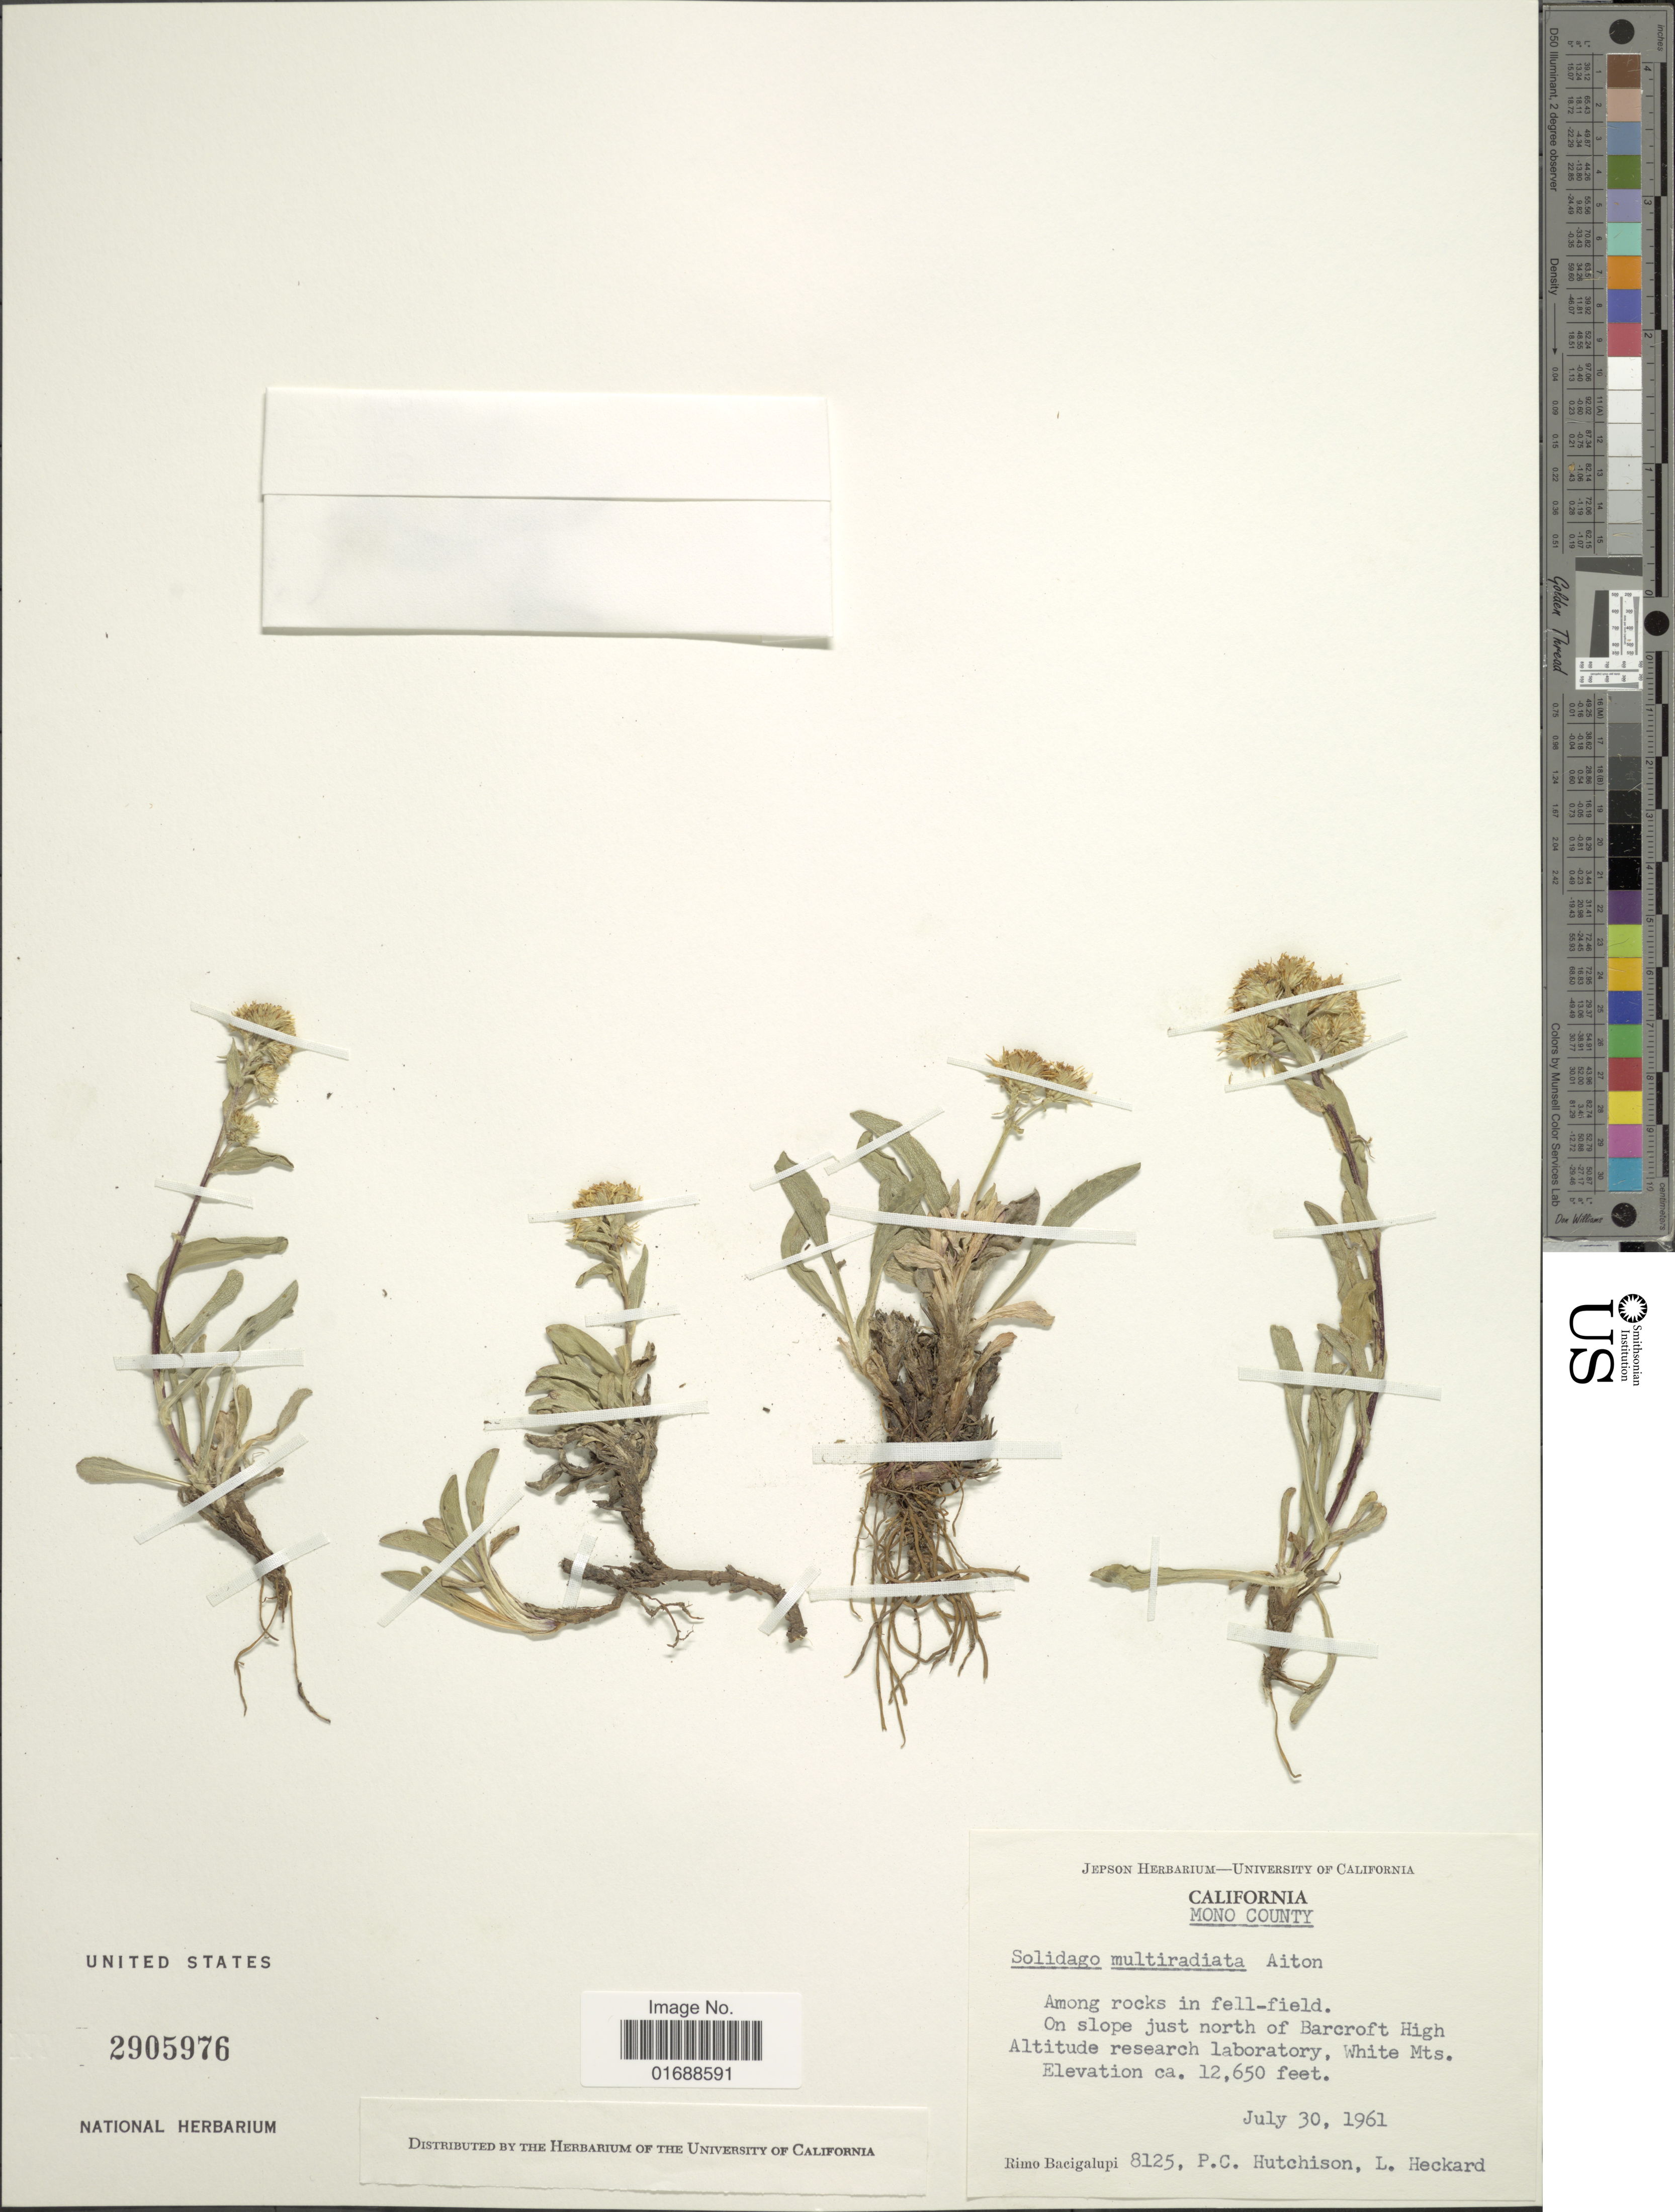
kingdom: Plantae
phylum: Tracheophyta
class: Magnoliopsida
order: Asterales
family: Asteraceae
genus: Solidago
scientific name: Solidago multiradiata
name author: Aiton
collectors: R. Bacigalupi, P. C. Hutchison & L. R. Heckard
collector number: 8125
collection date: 1961-07-30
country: United States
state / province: California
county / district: Mono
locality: Mono County, On slope just north of Barcroft High Altitude research laboratory, White Mts.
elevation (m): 3856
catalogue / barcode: US 2905976